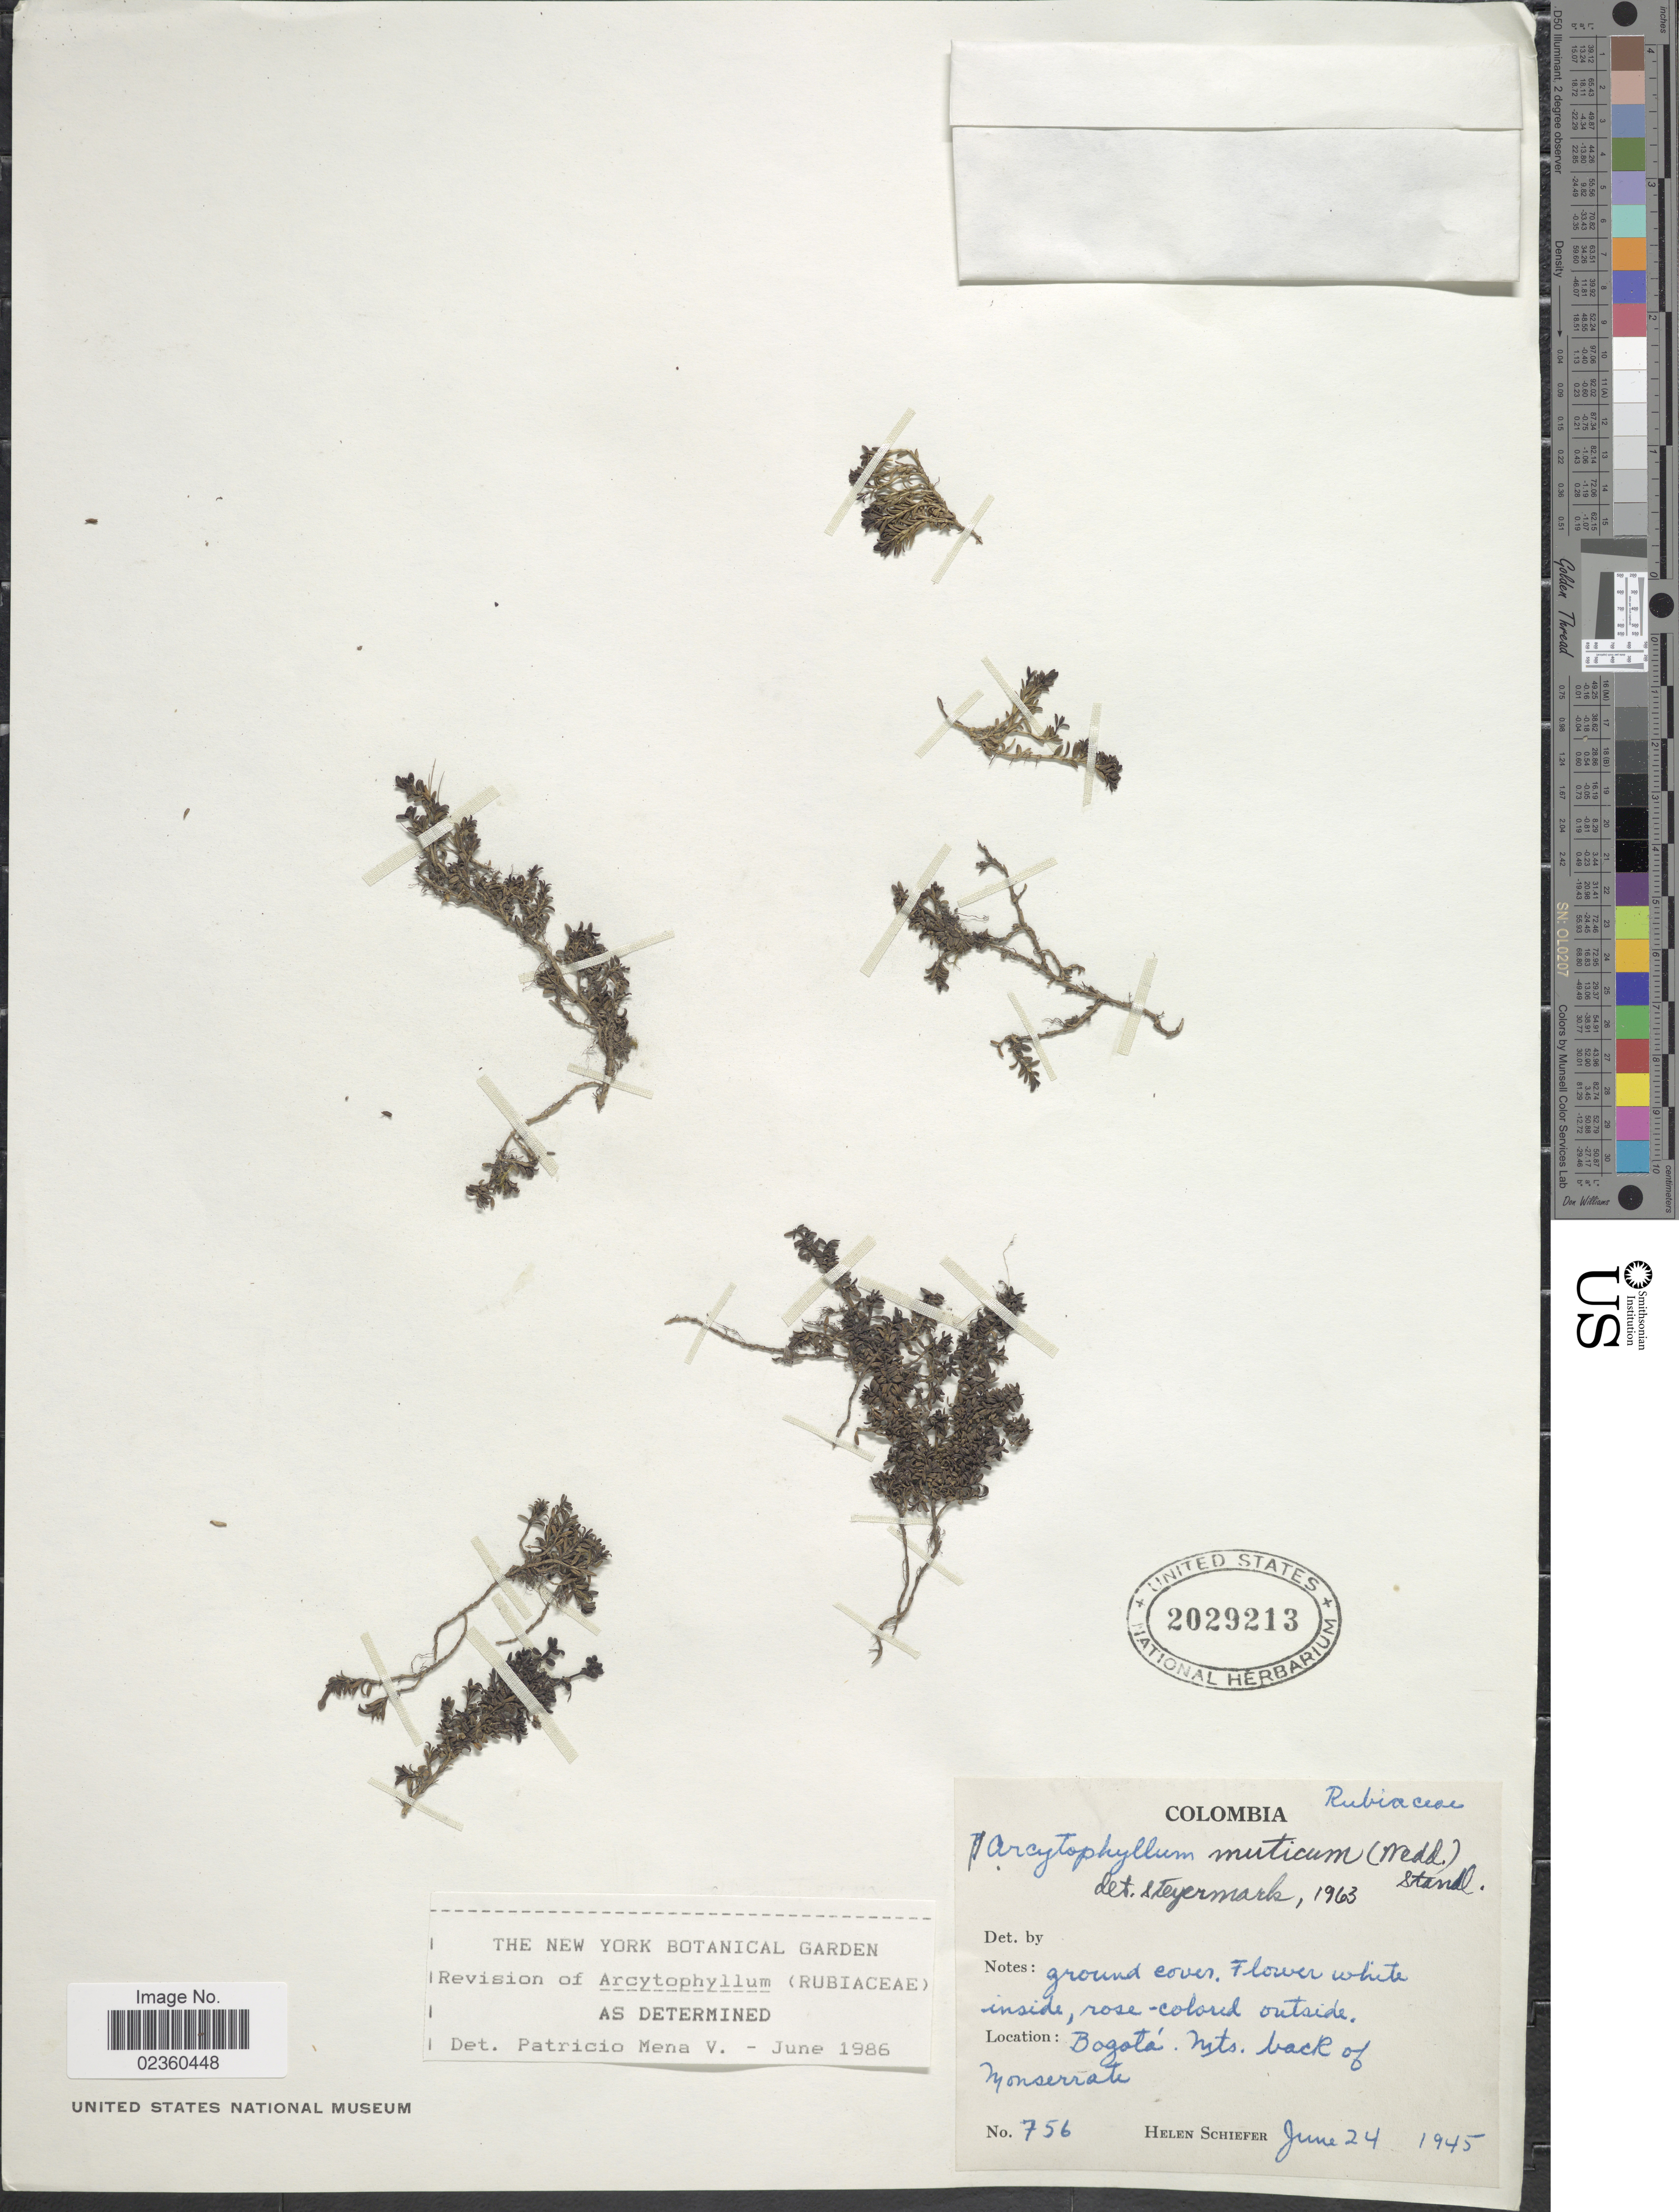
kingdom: Plantae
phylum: Tracheophyta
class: Magnoliopsida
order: Gentianales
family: Rubiaceae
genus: Arcytophyllum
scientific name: Arcytophyllum muticum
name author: (Wedd.) Standl.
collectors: H. Schiefer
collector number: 756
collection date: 1945-06-24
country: Colombia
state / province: Bogota D.C.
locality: Bogotá Mts. back of Monserrate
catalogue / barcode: US 2029213